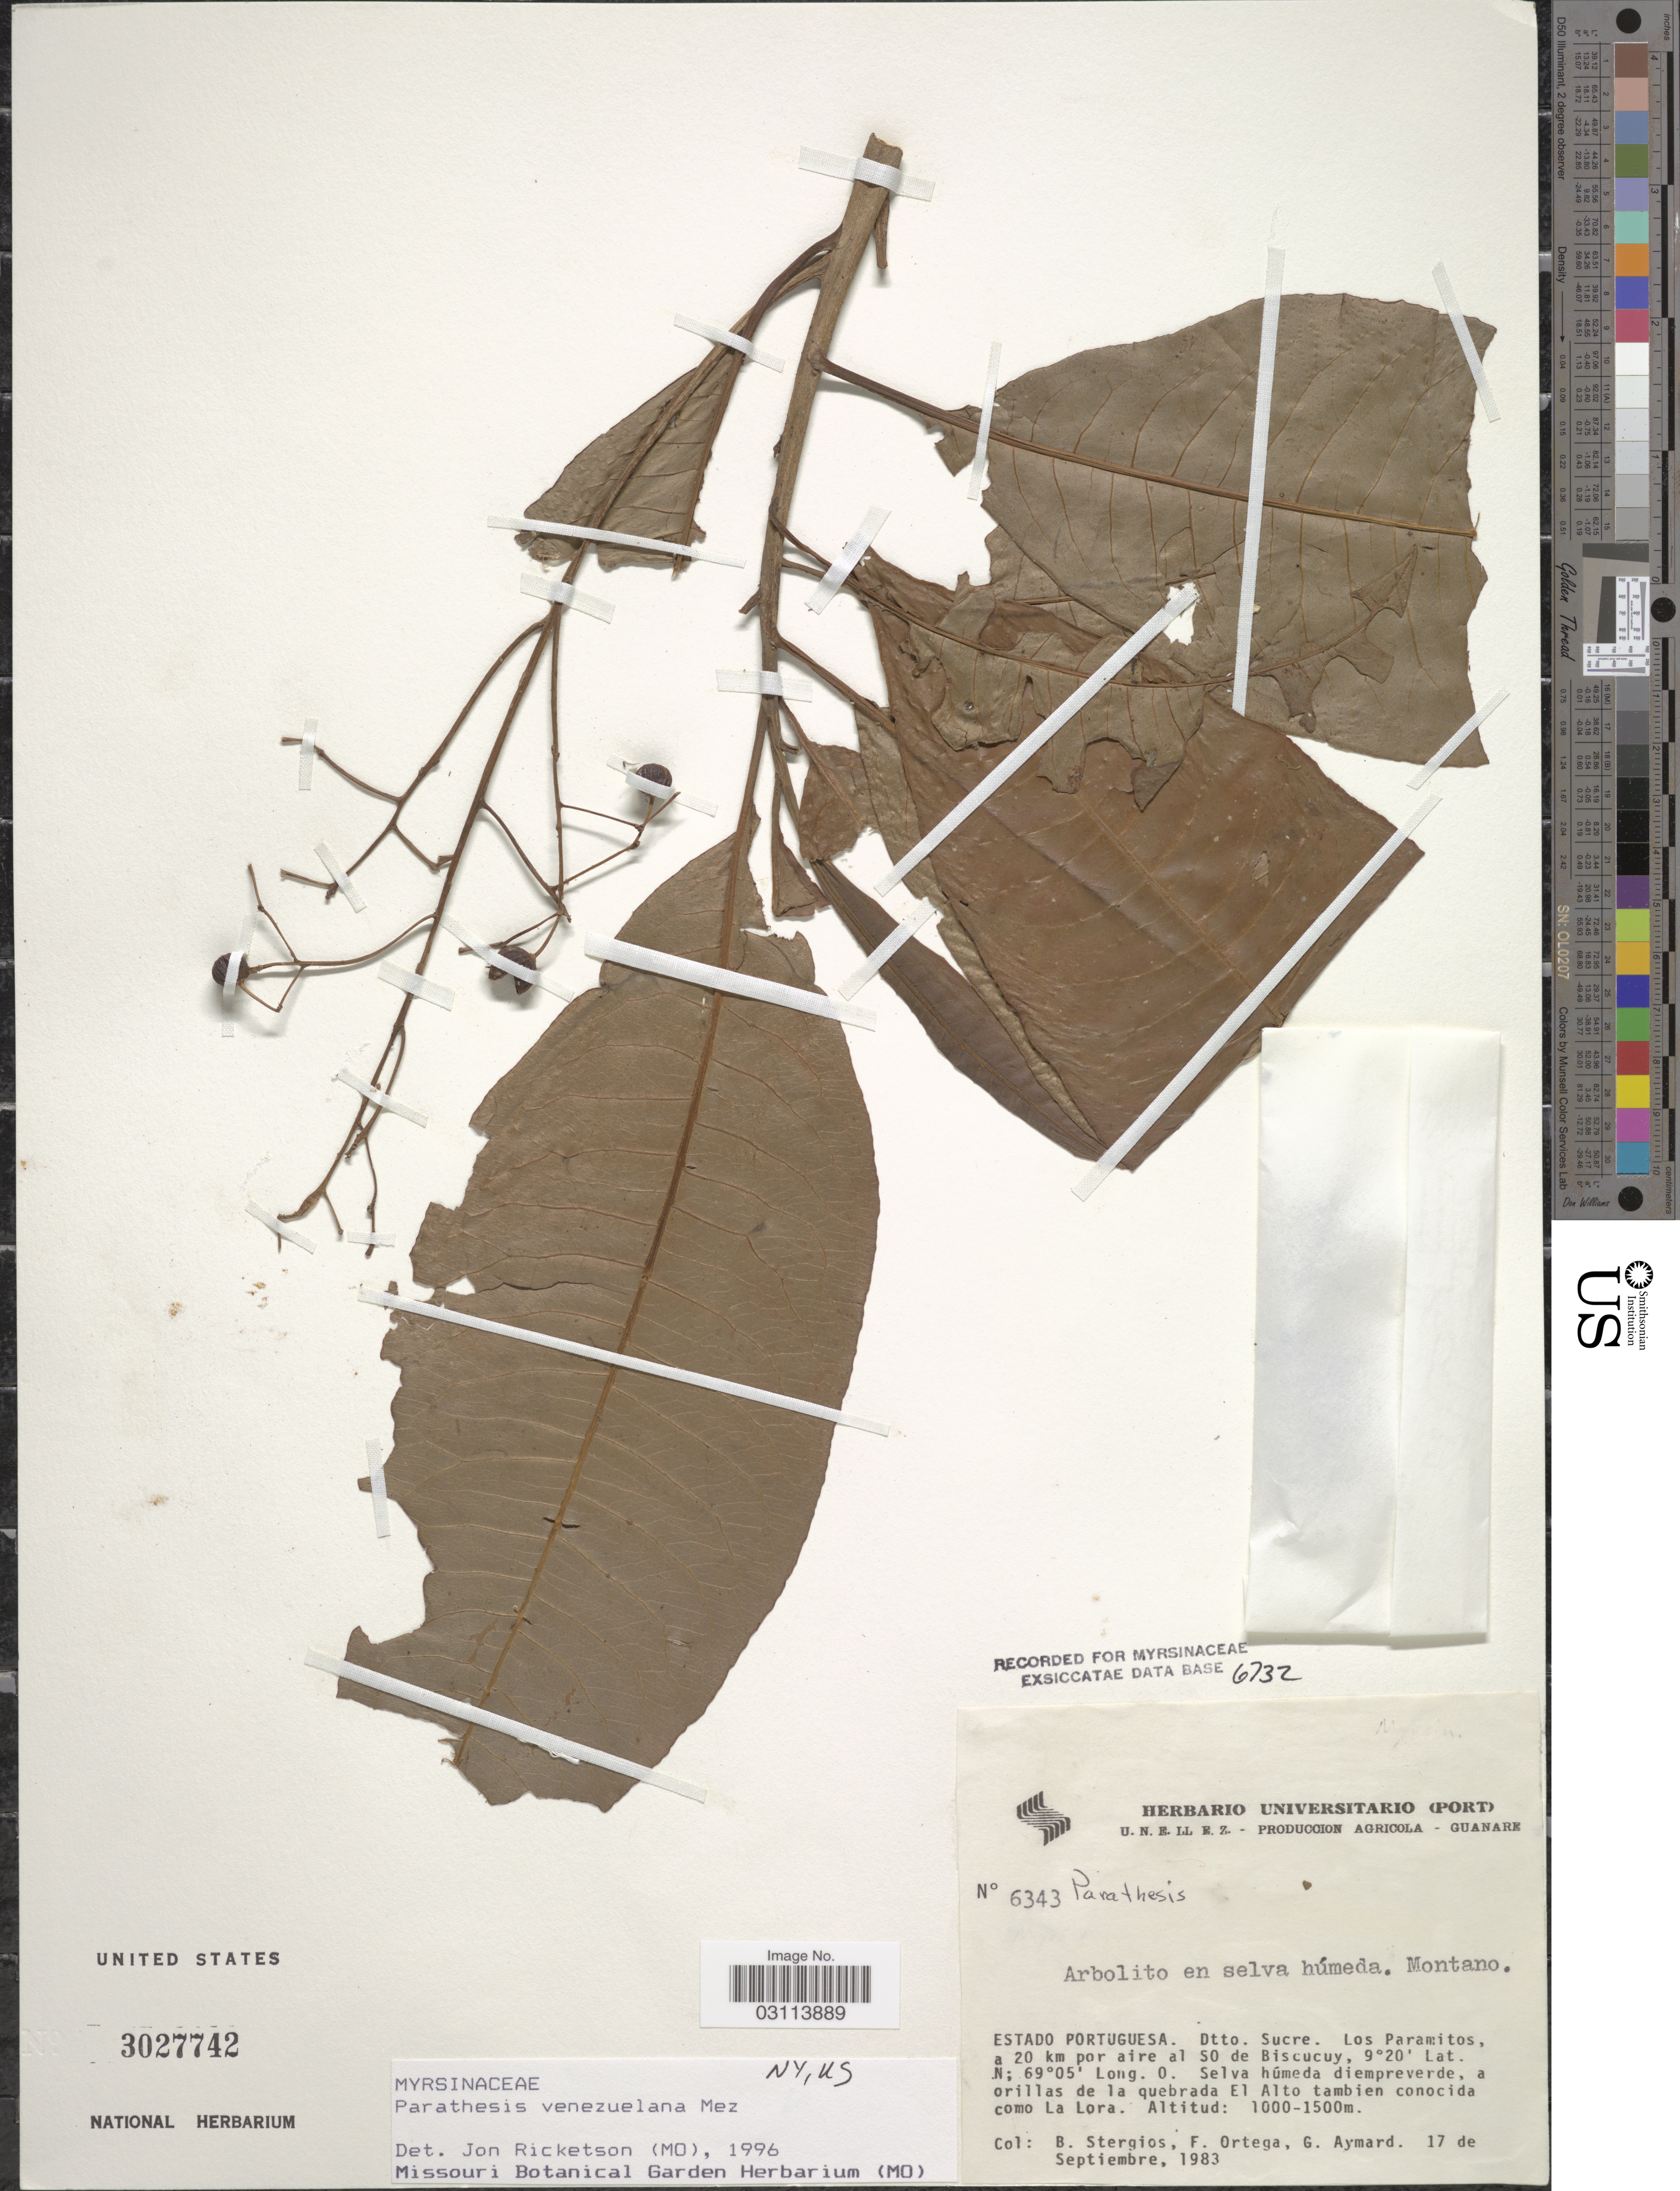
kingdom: Plantae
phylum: Tracheophyta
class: Magnoliopsida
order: Ericales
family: Primulaceae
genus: Parathesis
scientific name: Parathesis venezuelana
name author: Mez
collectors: B. G. Stergios, F. J. Ortega & G. A. Aymard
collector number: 6343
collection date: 1983-09-17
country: Venezuela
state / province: Portuguesa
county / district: Sucre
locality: Los Paramitos, a 20 km por aire al SO de Biscucuy, a orillas de la quebrada El Alto tambien conocida como La Lora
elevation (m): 1000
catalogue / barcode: US 3027742